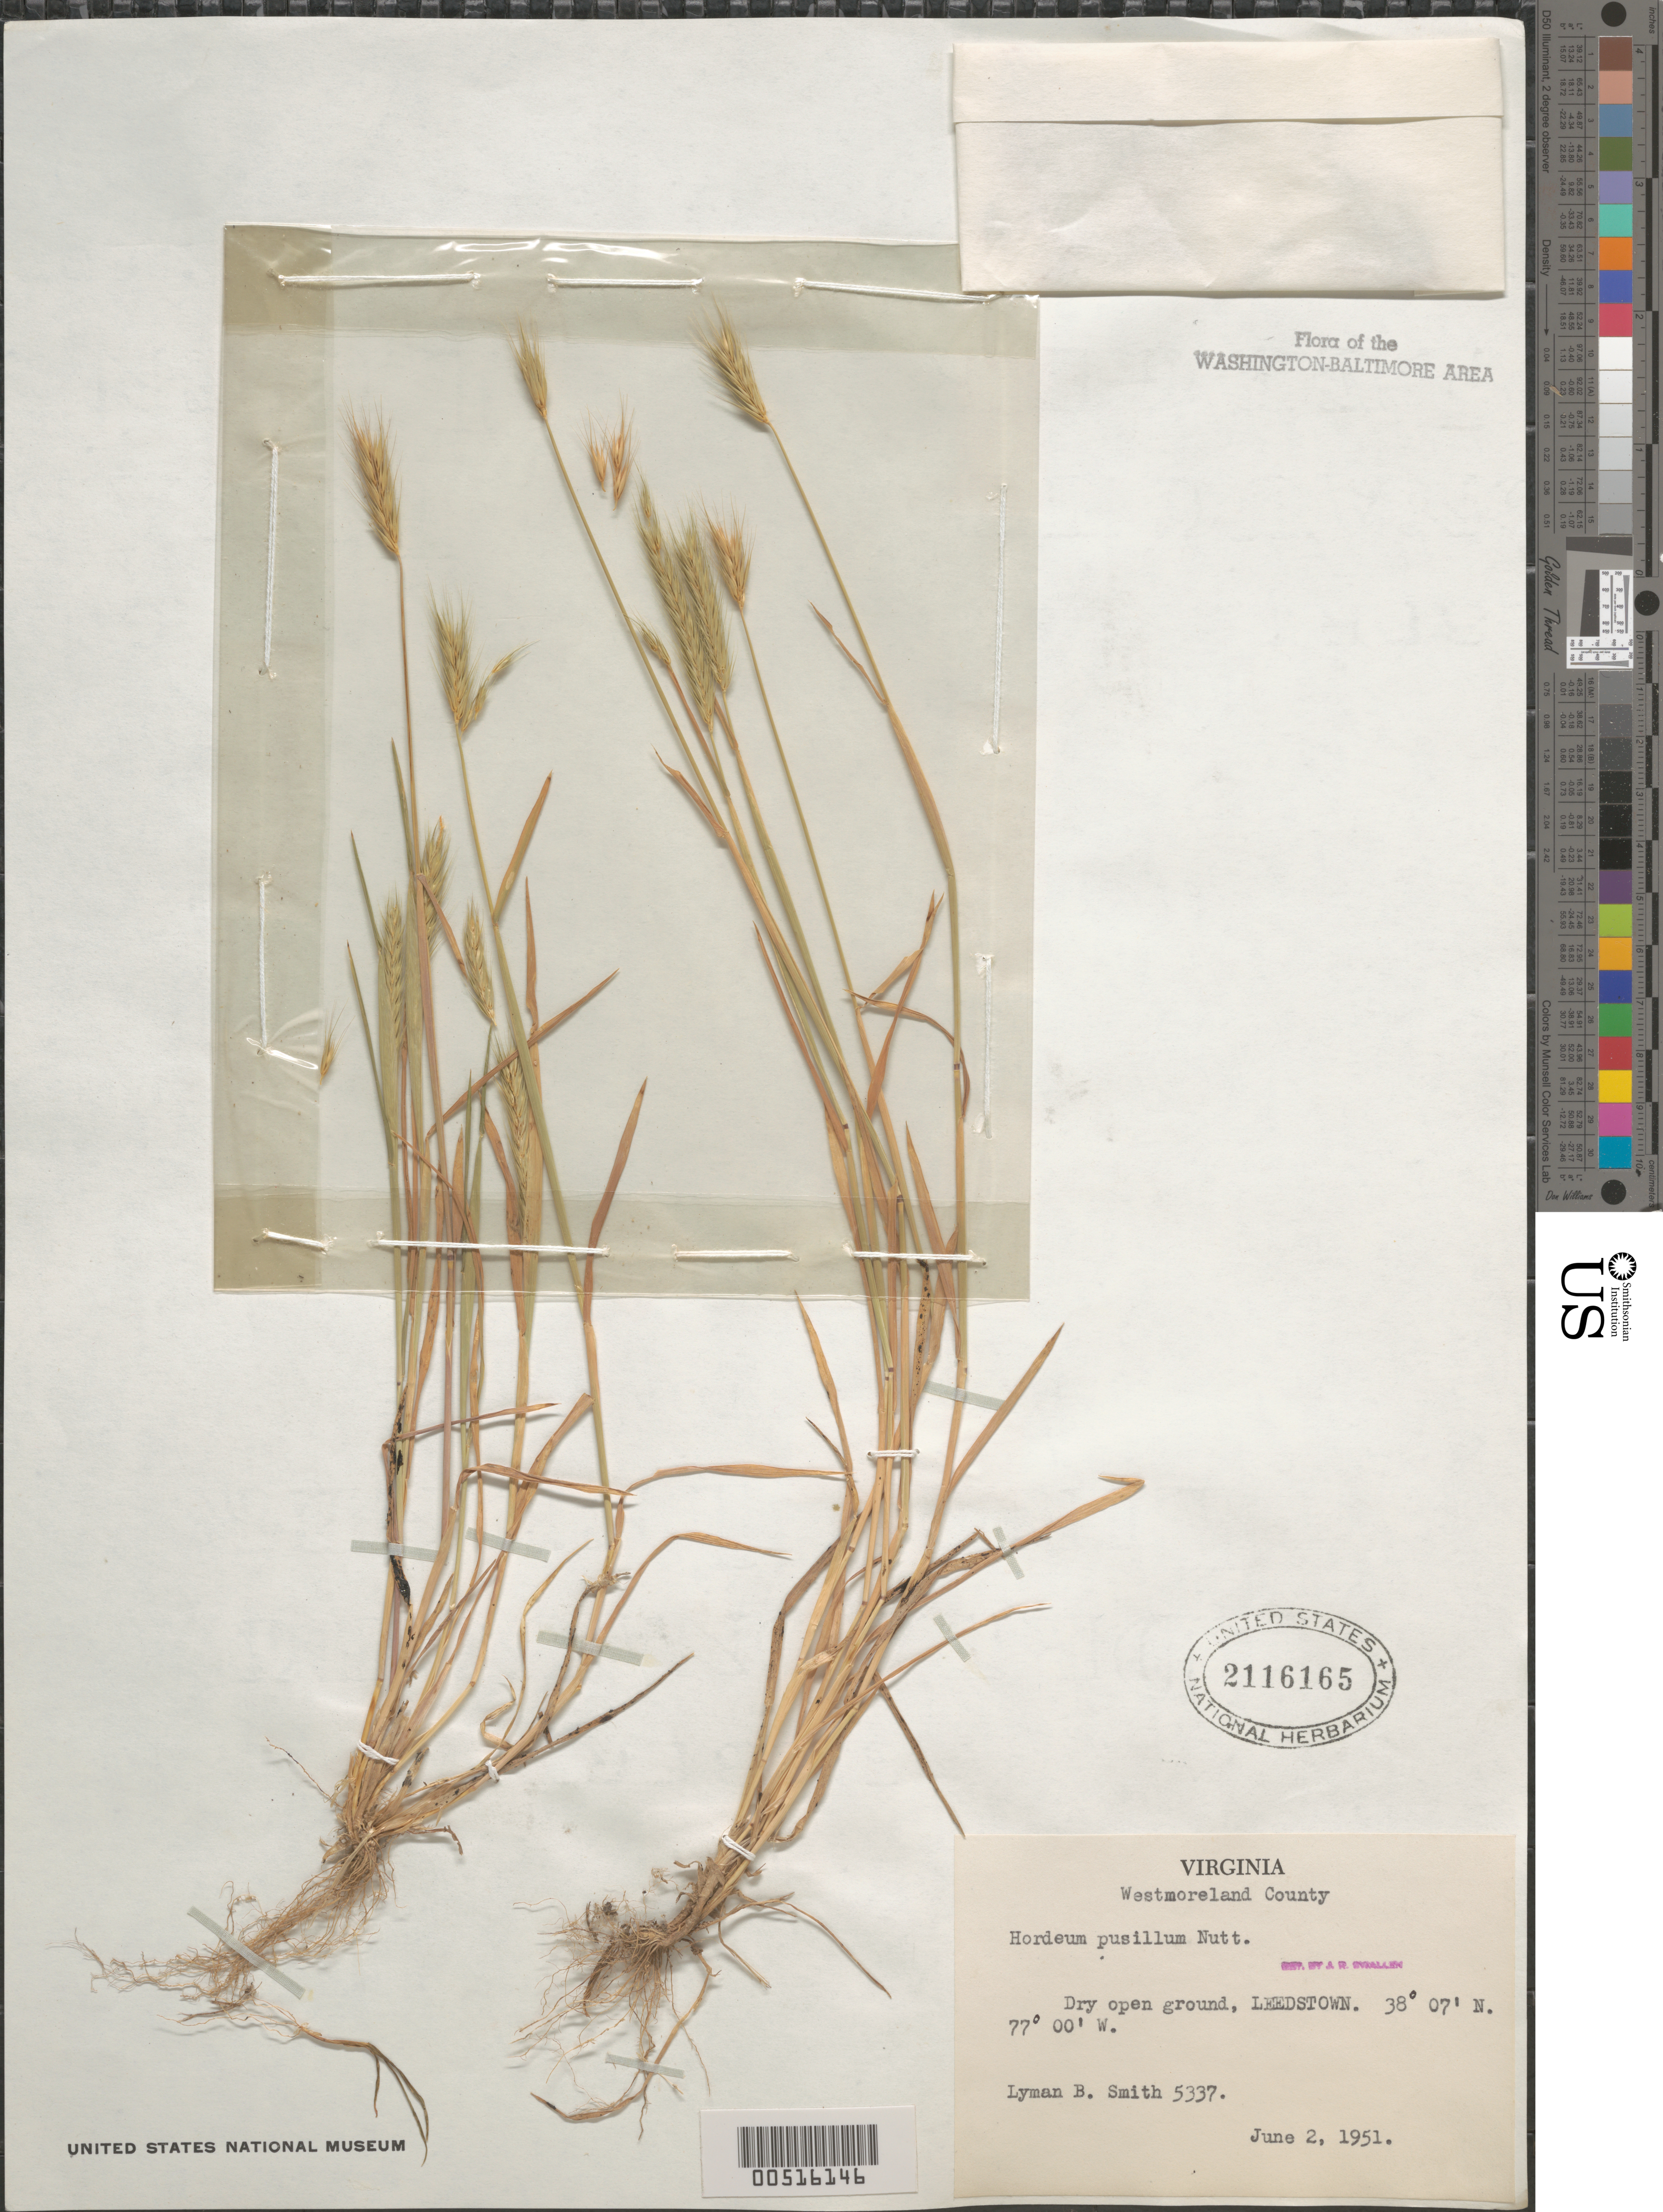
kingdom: Plantae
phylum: Tracheophyta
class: Liliopsida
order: Poales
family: Poaceae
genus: Hordeum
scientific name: Hordeum pusillum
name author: Nutt.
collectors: L. Smith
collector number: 5337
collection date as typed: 02 Jun 1951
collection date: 1951-06-02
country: United States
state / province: Virginia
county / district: Westmoreland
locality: Leedstown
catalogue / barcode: US 2116165